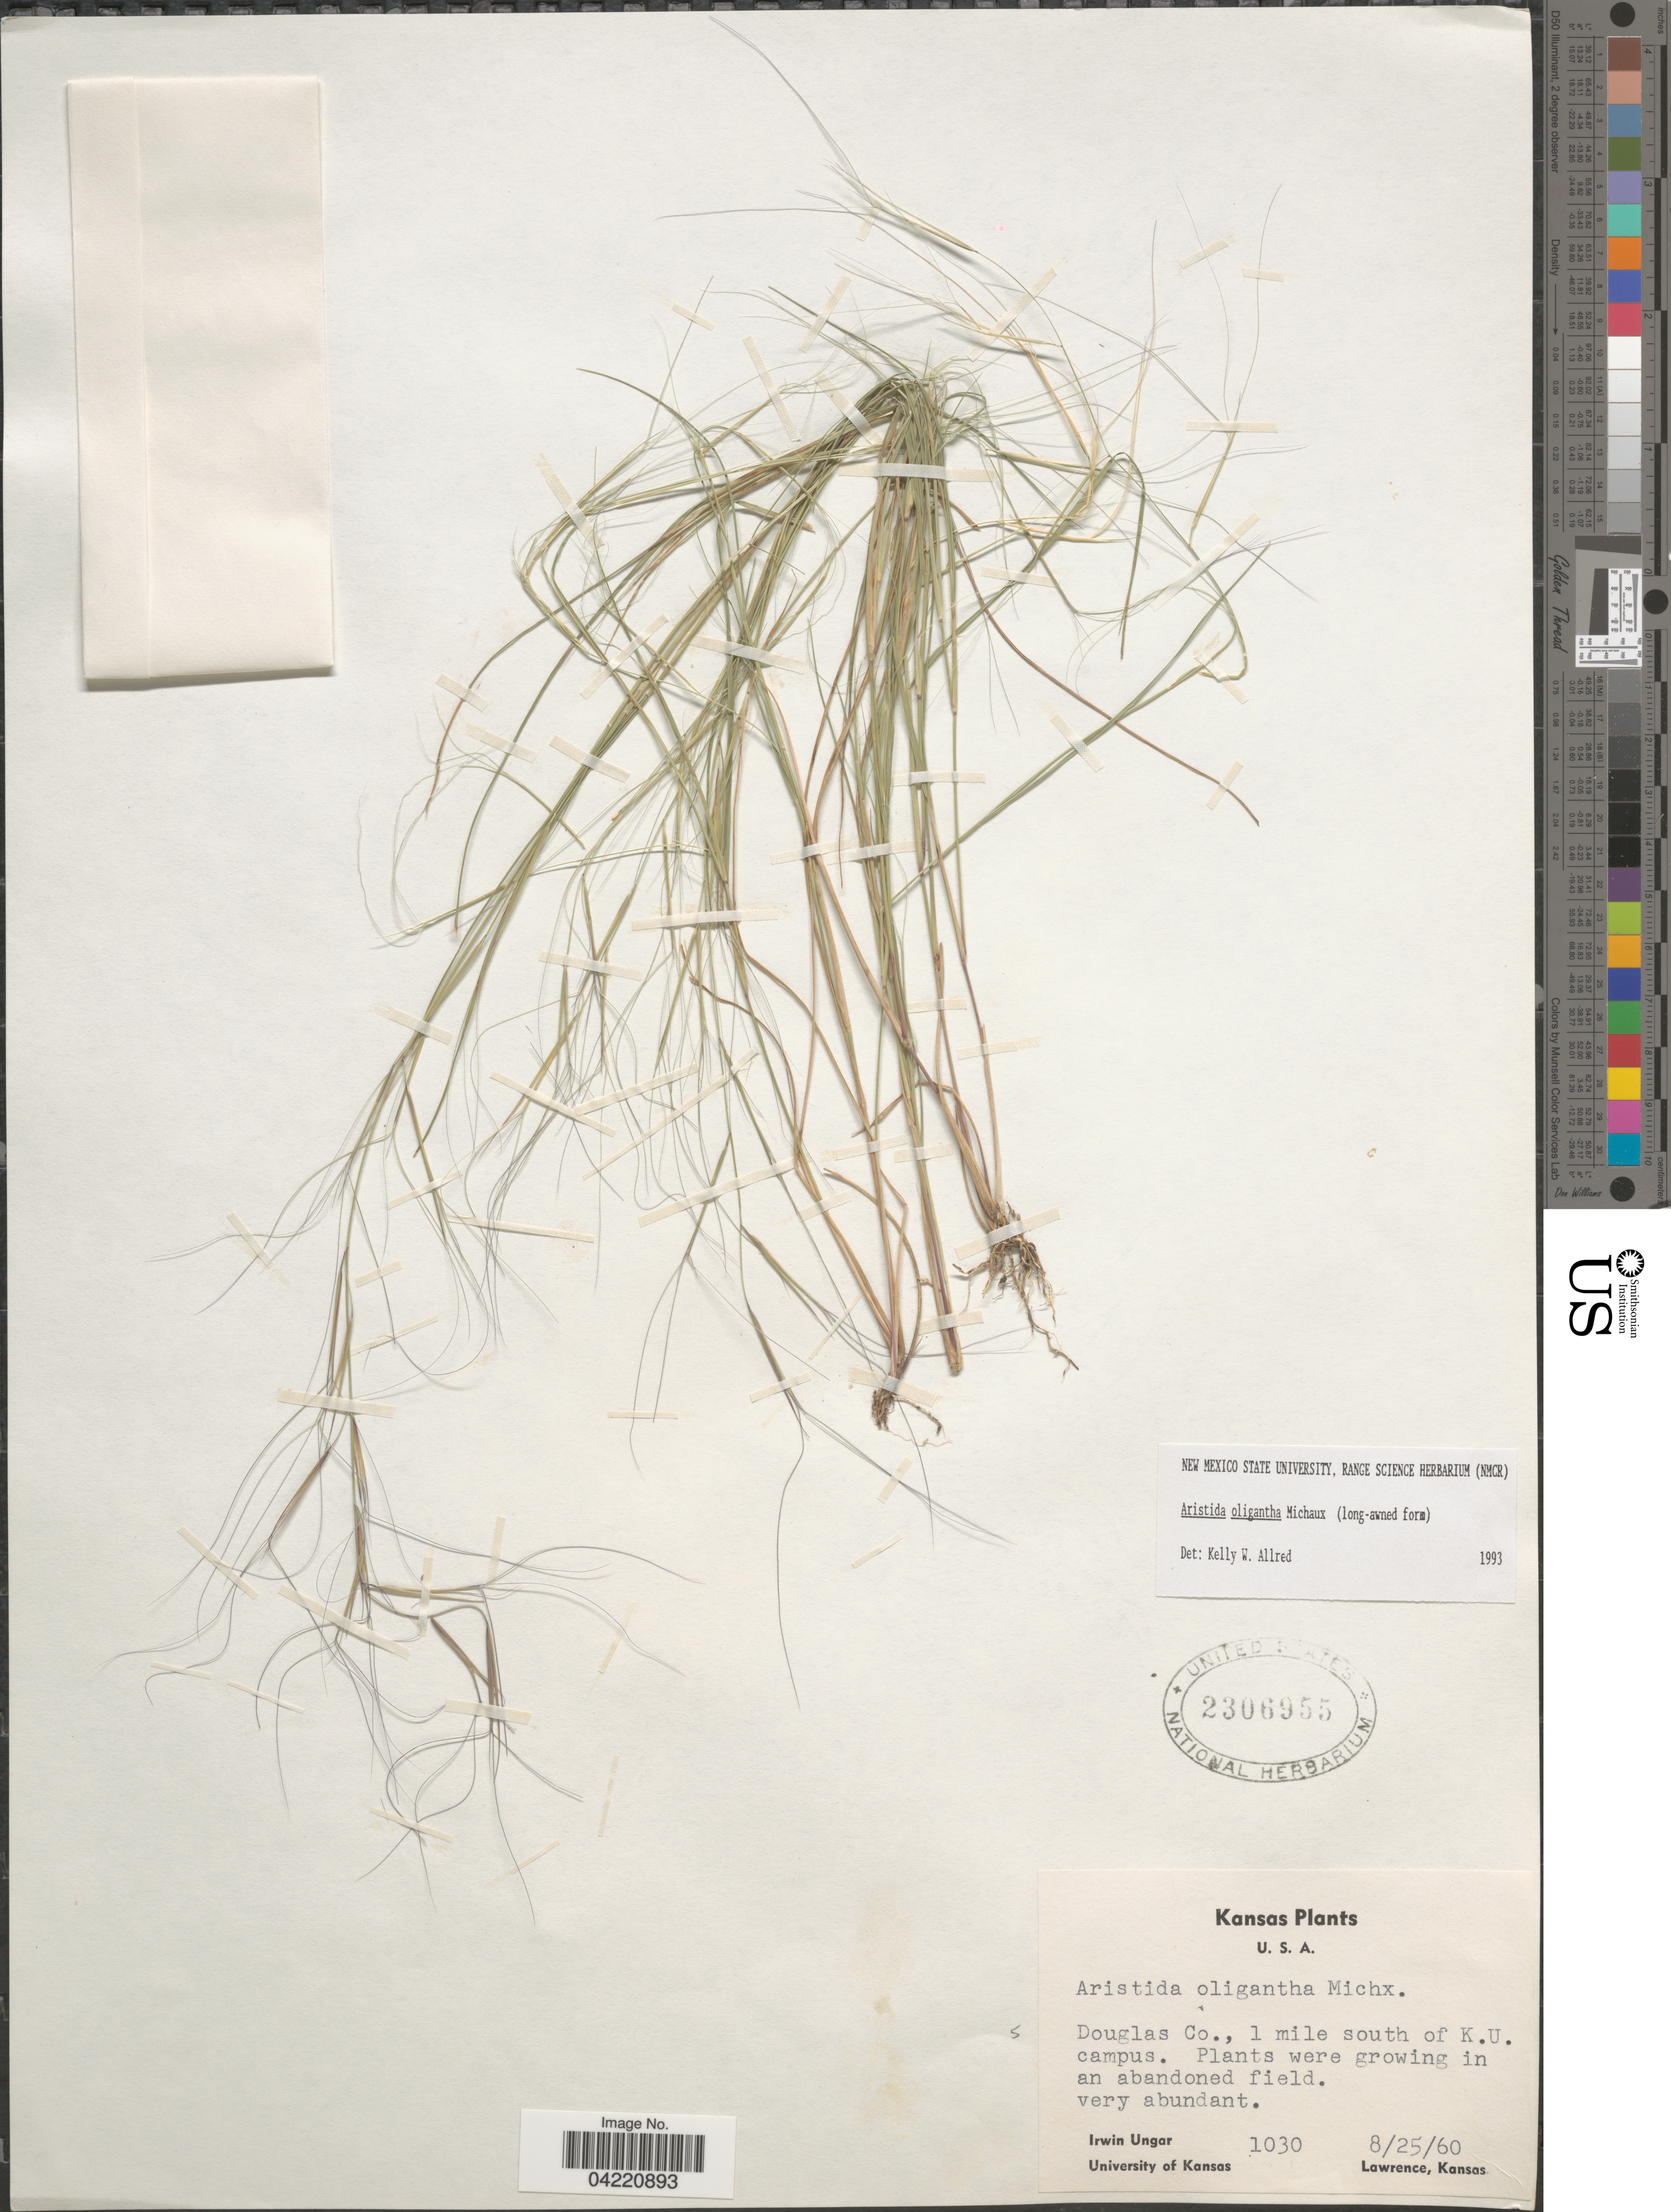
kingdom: Plantae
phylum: Tracheophyta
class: Liliopsida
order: Poales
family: Poaceae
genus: Aristida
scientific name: Aristida oligantha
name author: Michx.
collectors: I. Ungar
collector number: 1030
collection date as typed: Transcribed d/m/y: 25/8/60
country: United States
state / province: Kansas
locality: Douglas Co., 1 mile south of K. U. campus.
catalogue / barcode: US 2306955